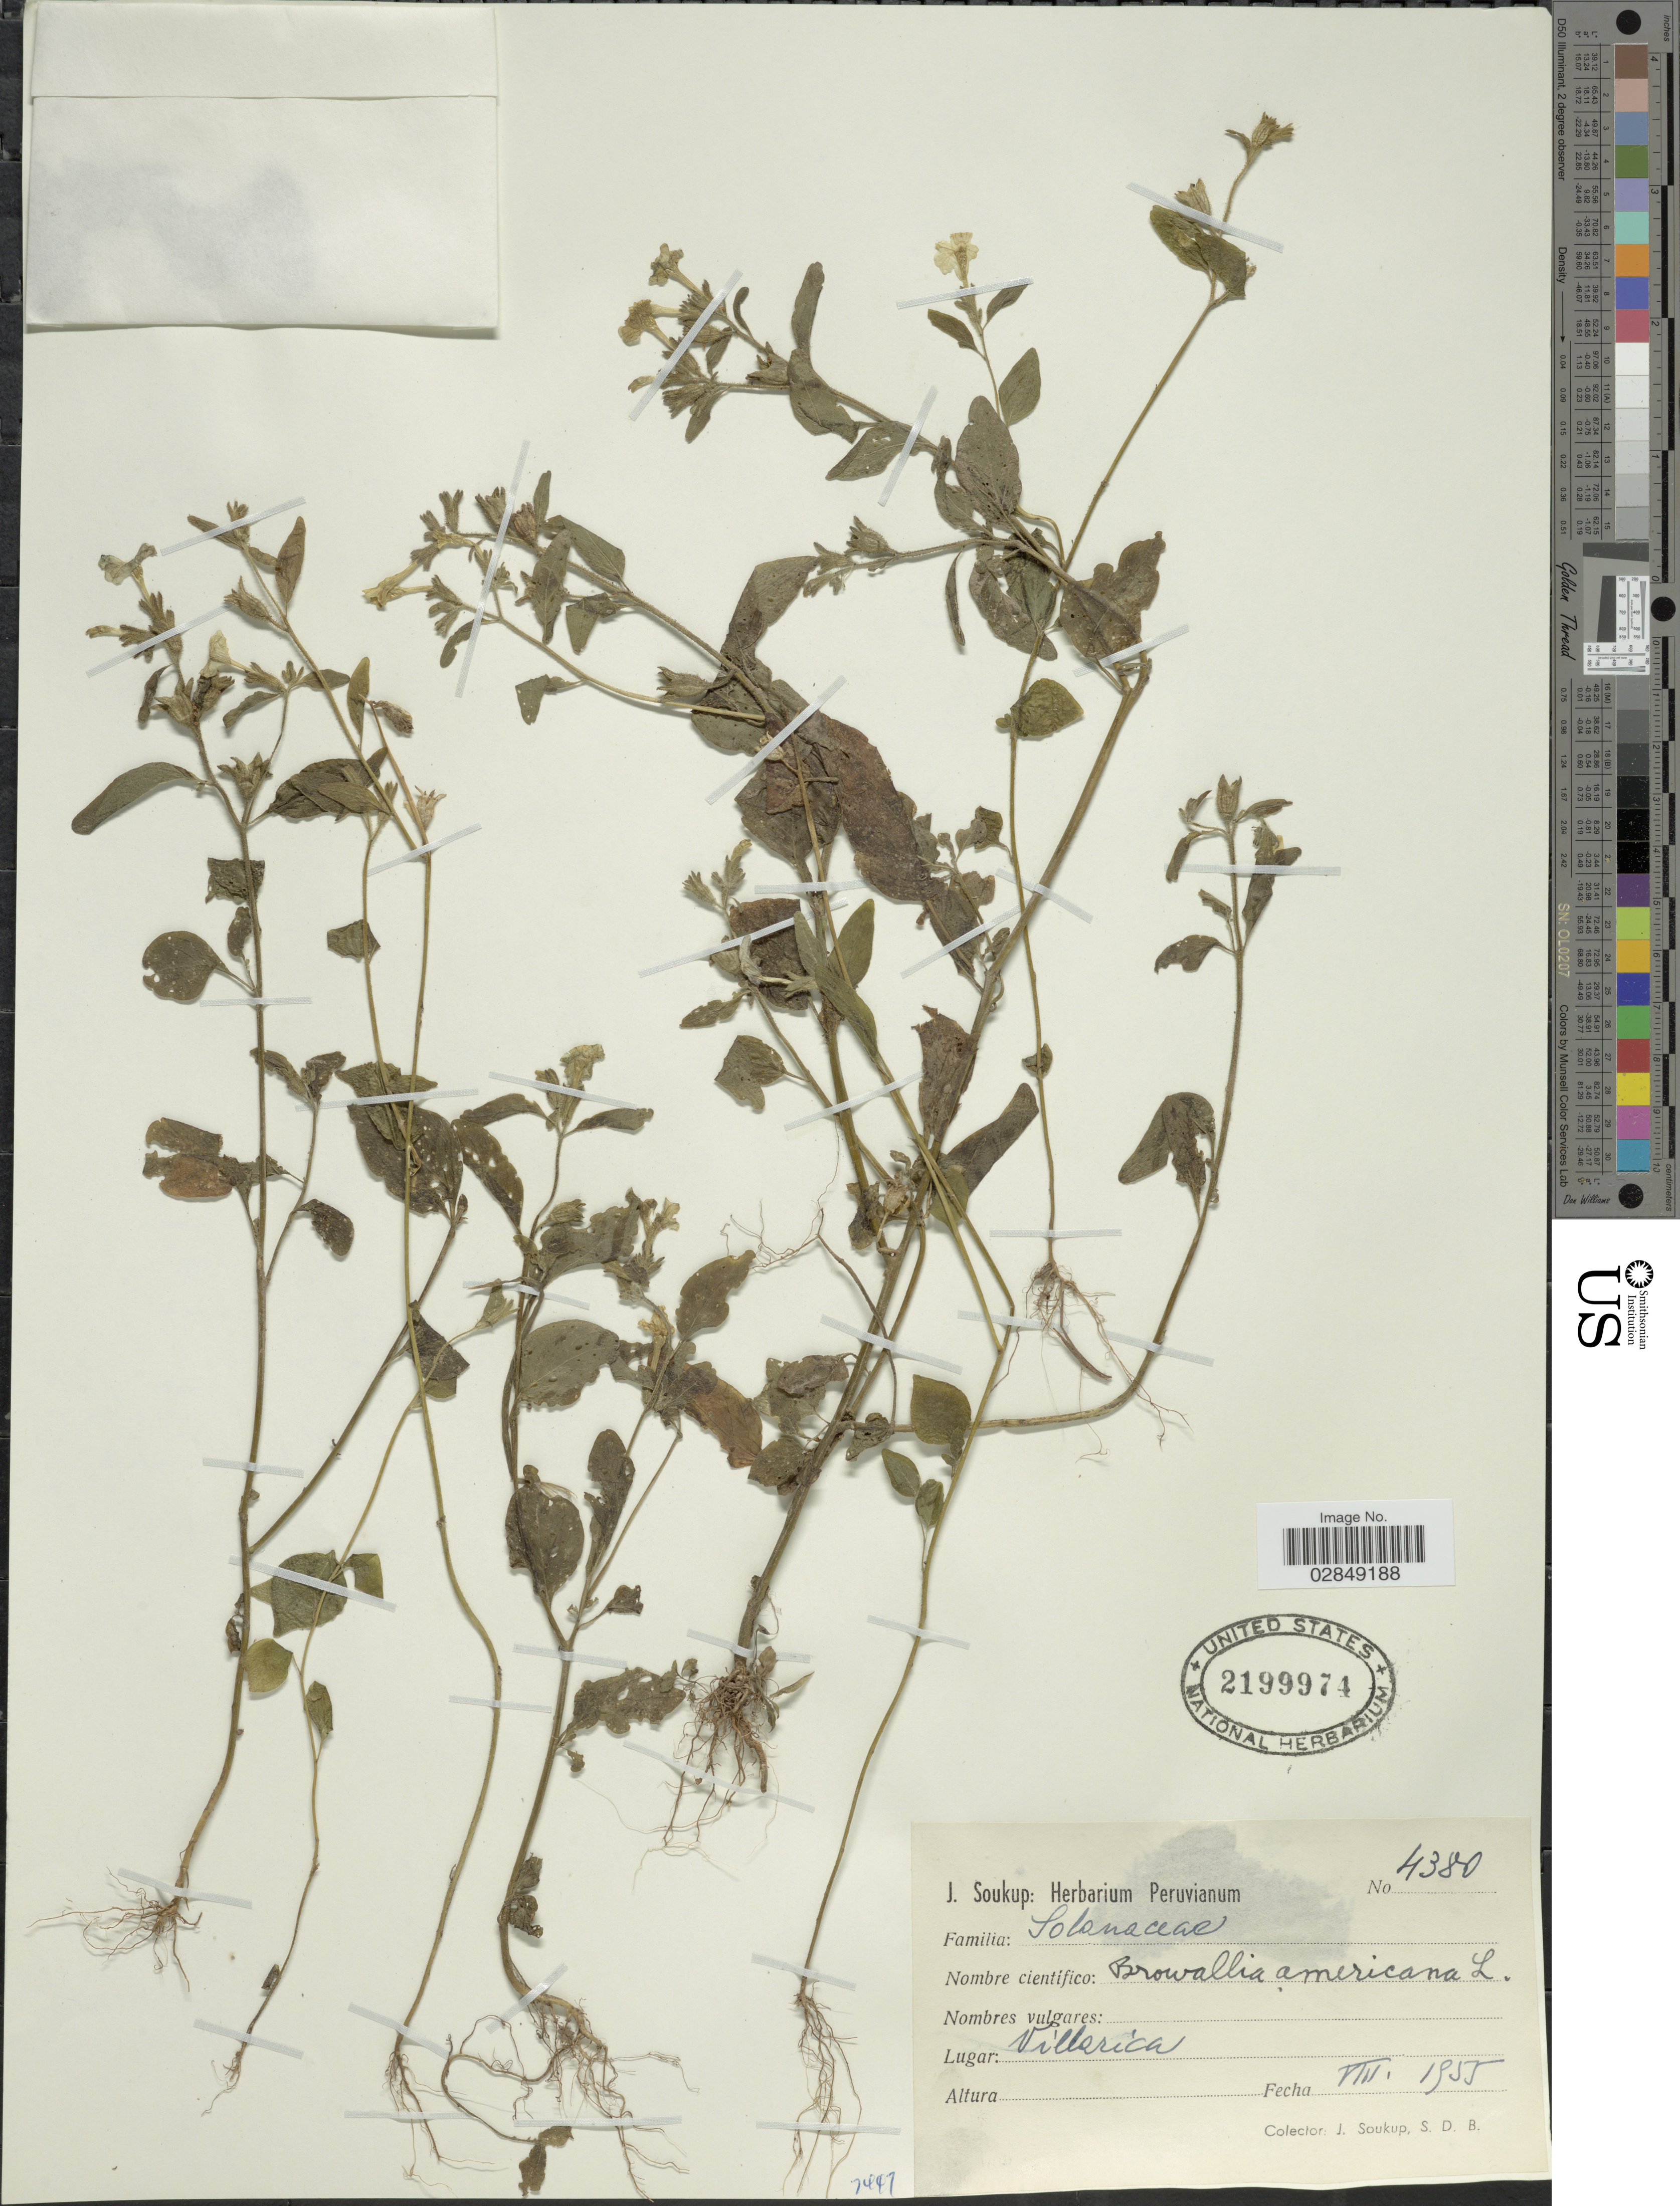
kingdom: Plantae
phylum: Tracheophyta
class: Magnoliopsida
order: Solanales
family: Solanaceae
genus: Browallia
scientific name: Browallia americana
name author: L.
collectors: J. Soukup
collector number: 4380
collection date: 1955-08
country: Peru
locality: Villarica.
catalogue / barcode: US 2199974